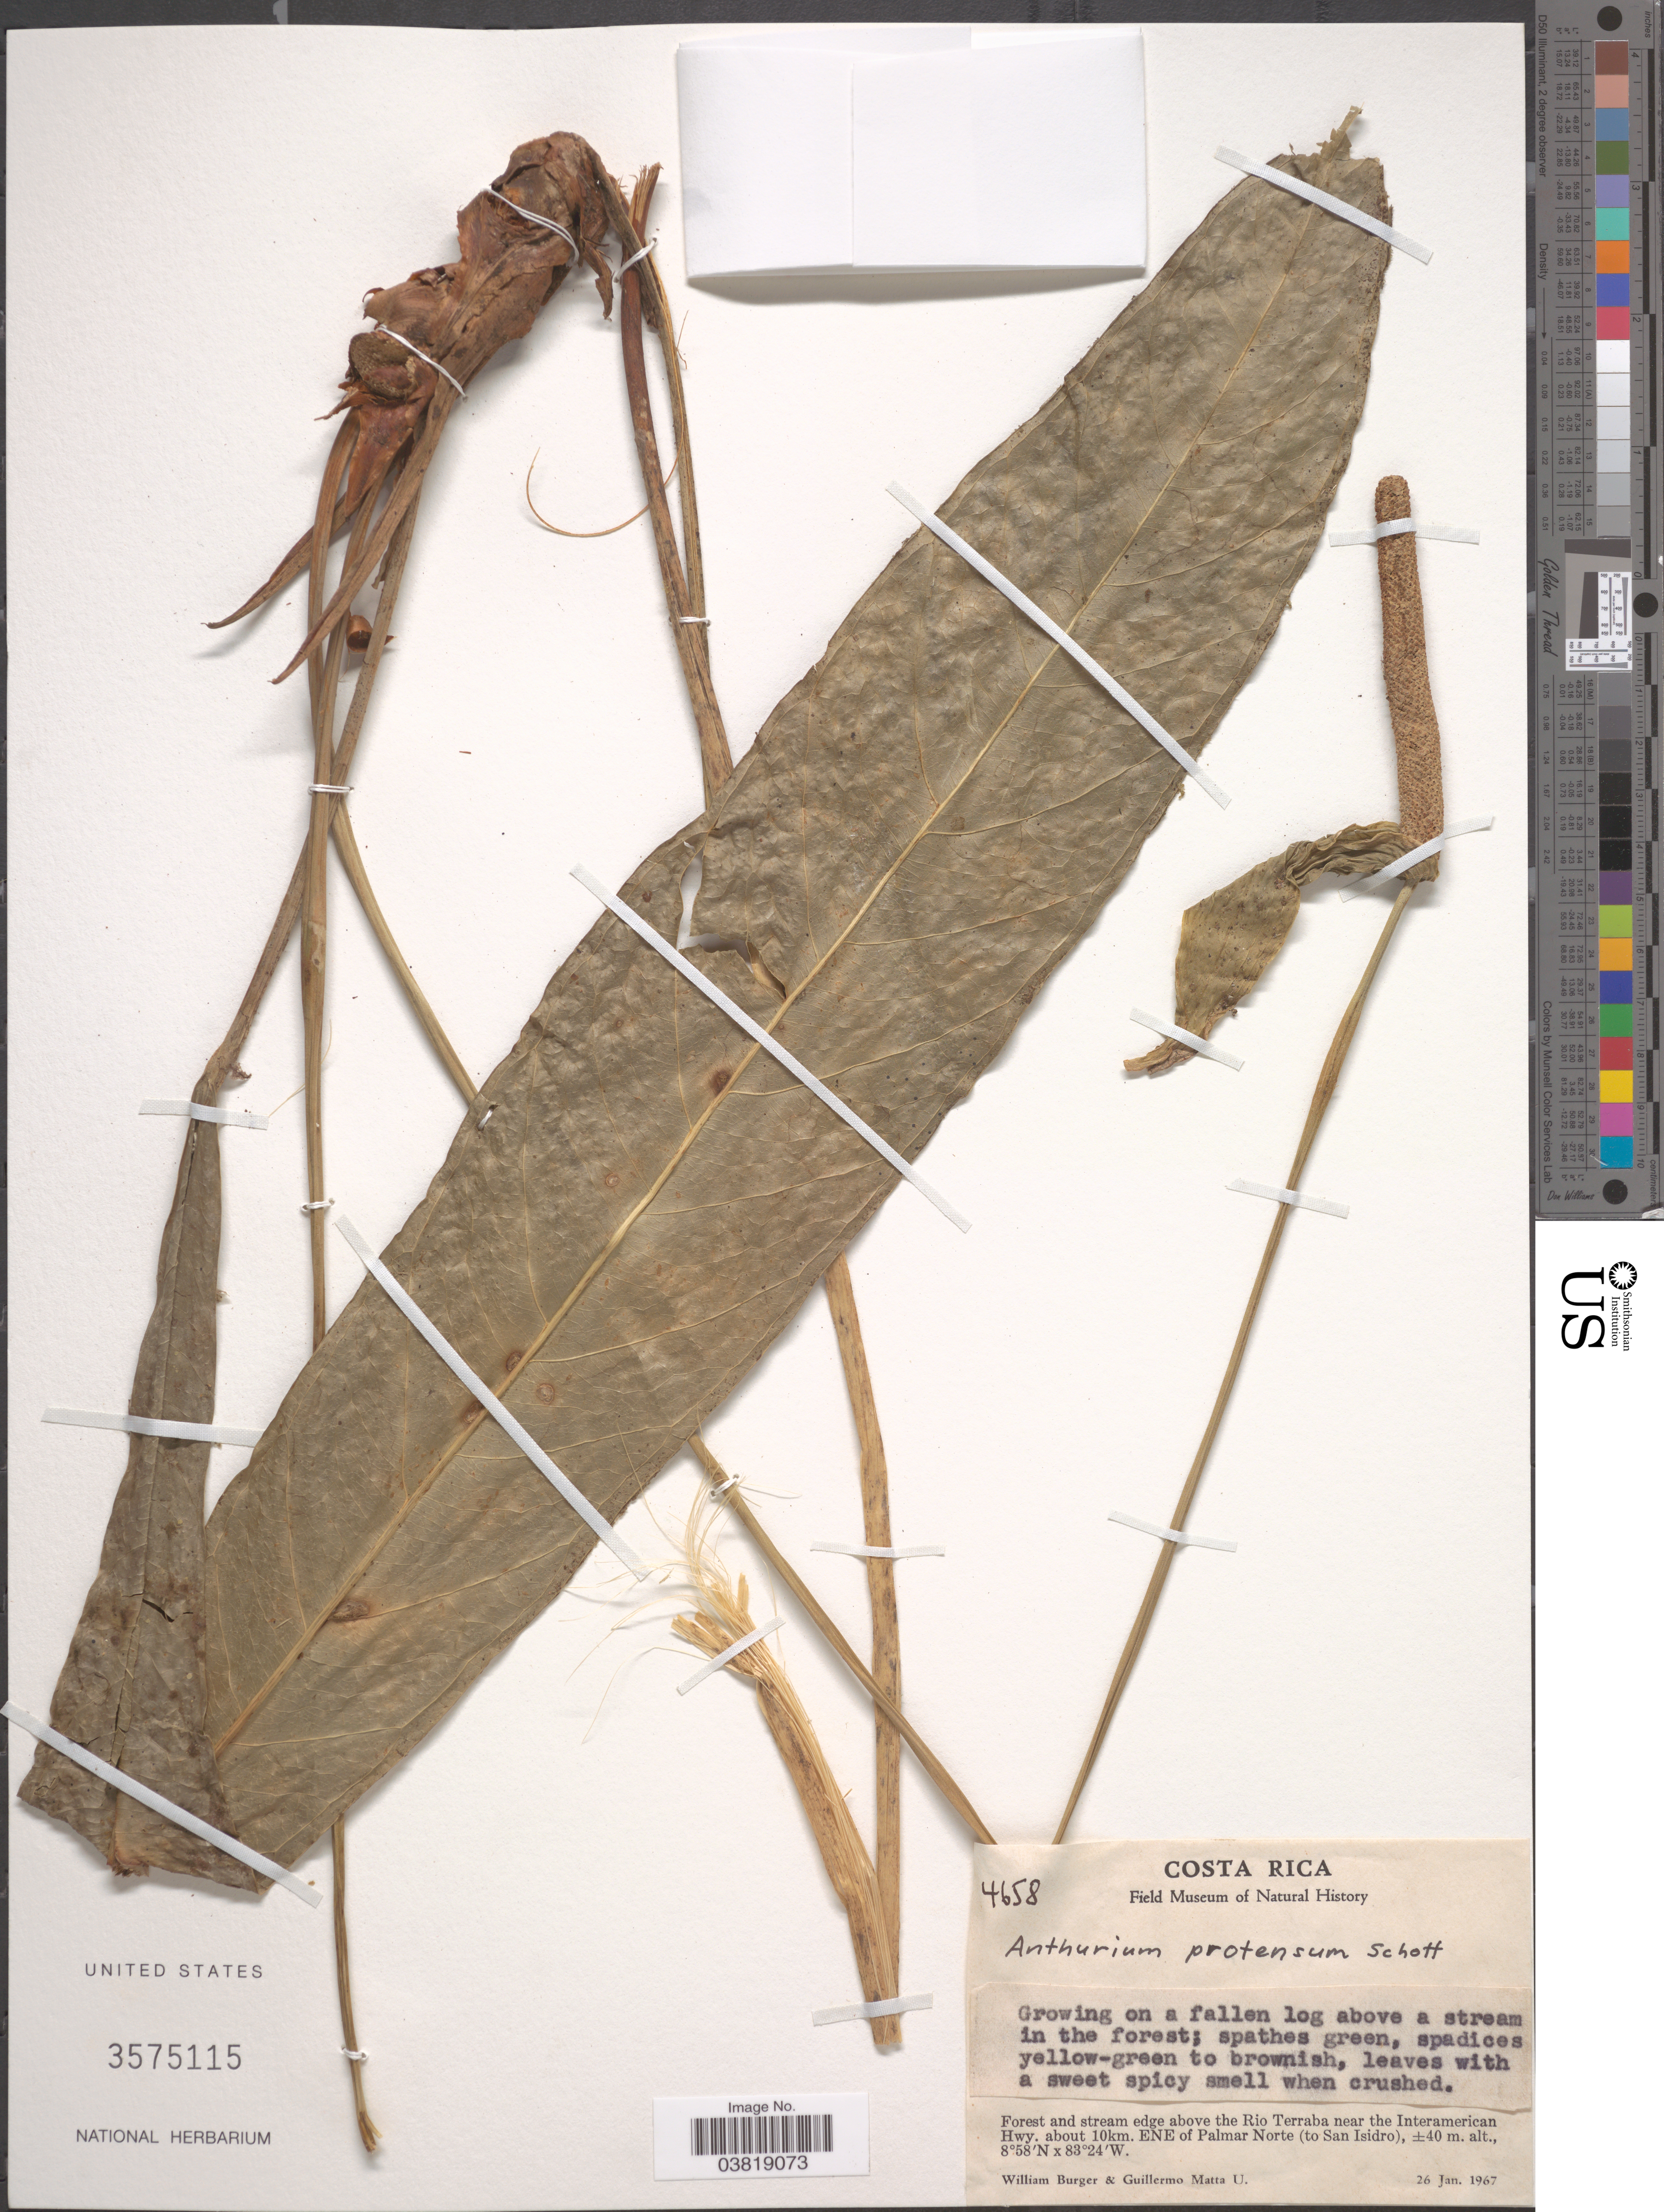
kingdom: Plantae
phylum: Tracheophyta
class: Liliopsida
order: Alismatales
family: Araceae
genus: Anthurium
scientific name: Anthurium protensum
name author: Schott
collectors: W. Burger & G. Matta U.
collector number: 4658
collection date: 1967-01-26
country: Costa Rica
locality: Above a stream. Forest and stream edge above the Rio Terraba near the Interamerican Hwy. about 10 km. ENE of Palmar Norte (to San Isidro).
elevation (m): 40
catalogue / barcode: US 3575115